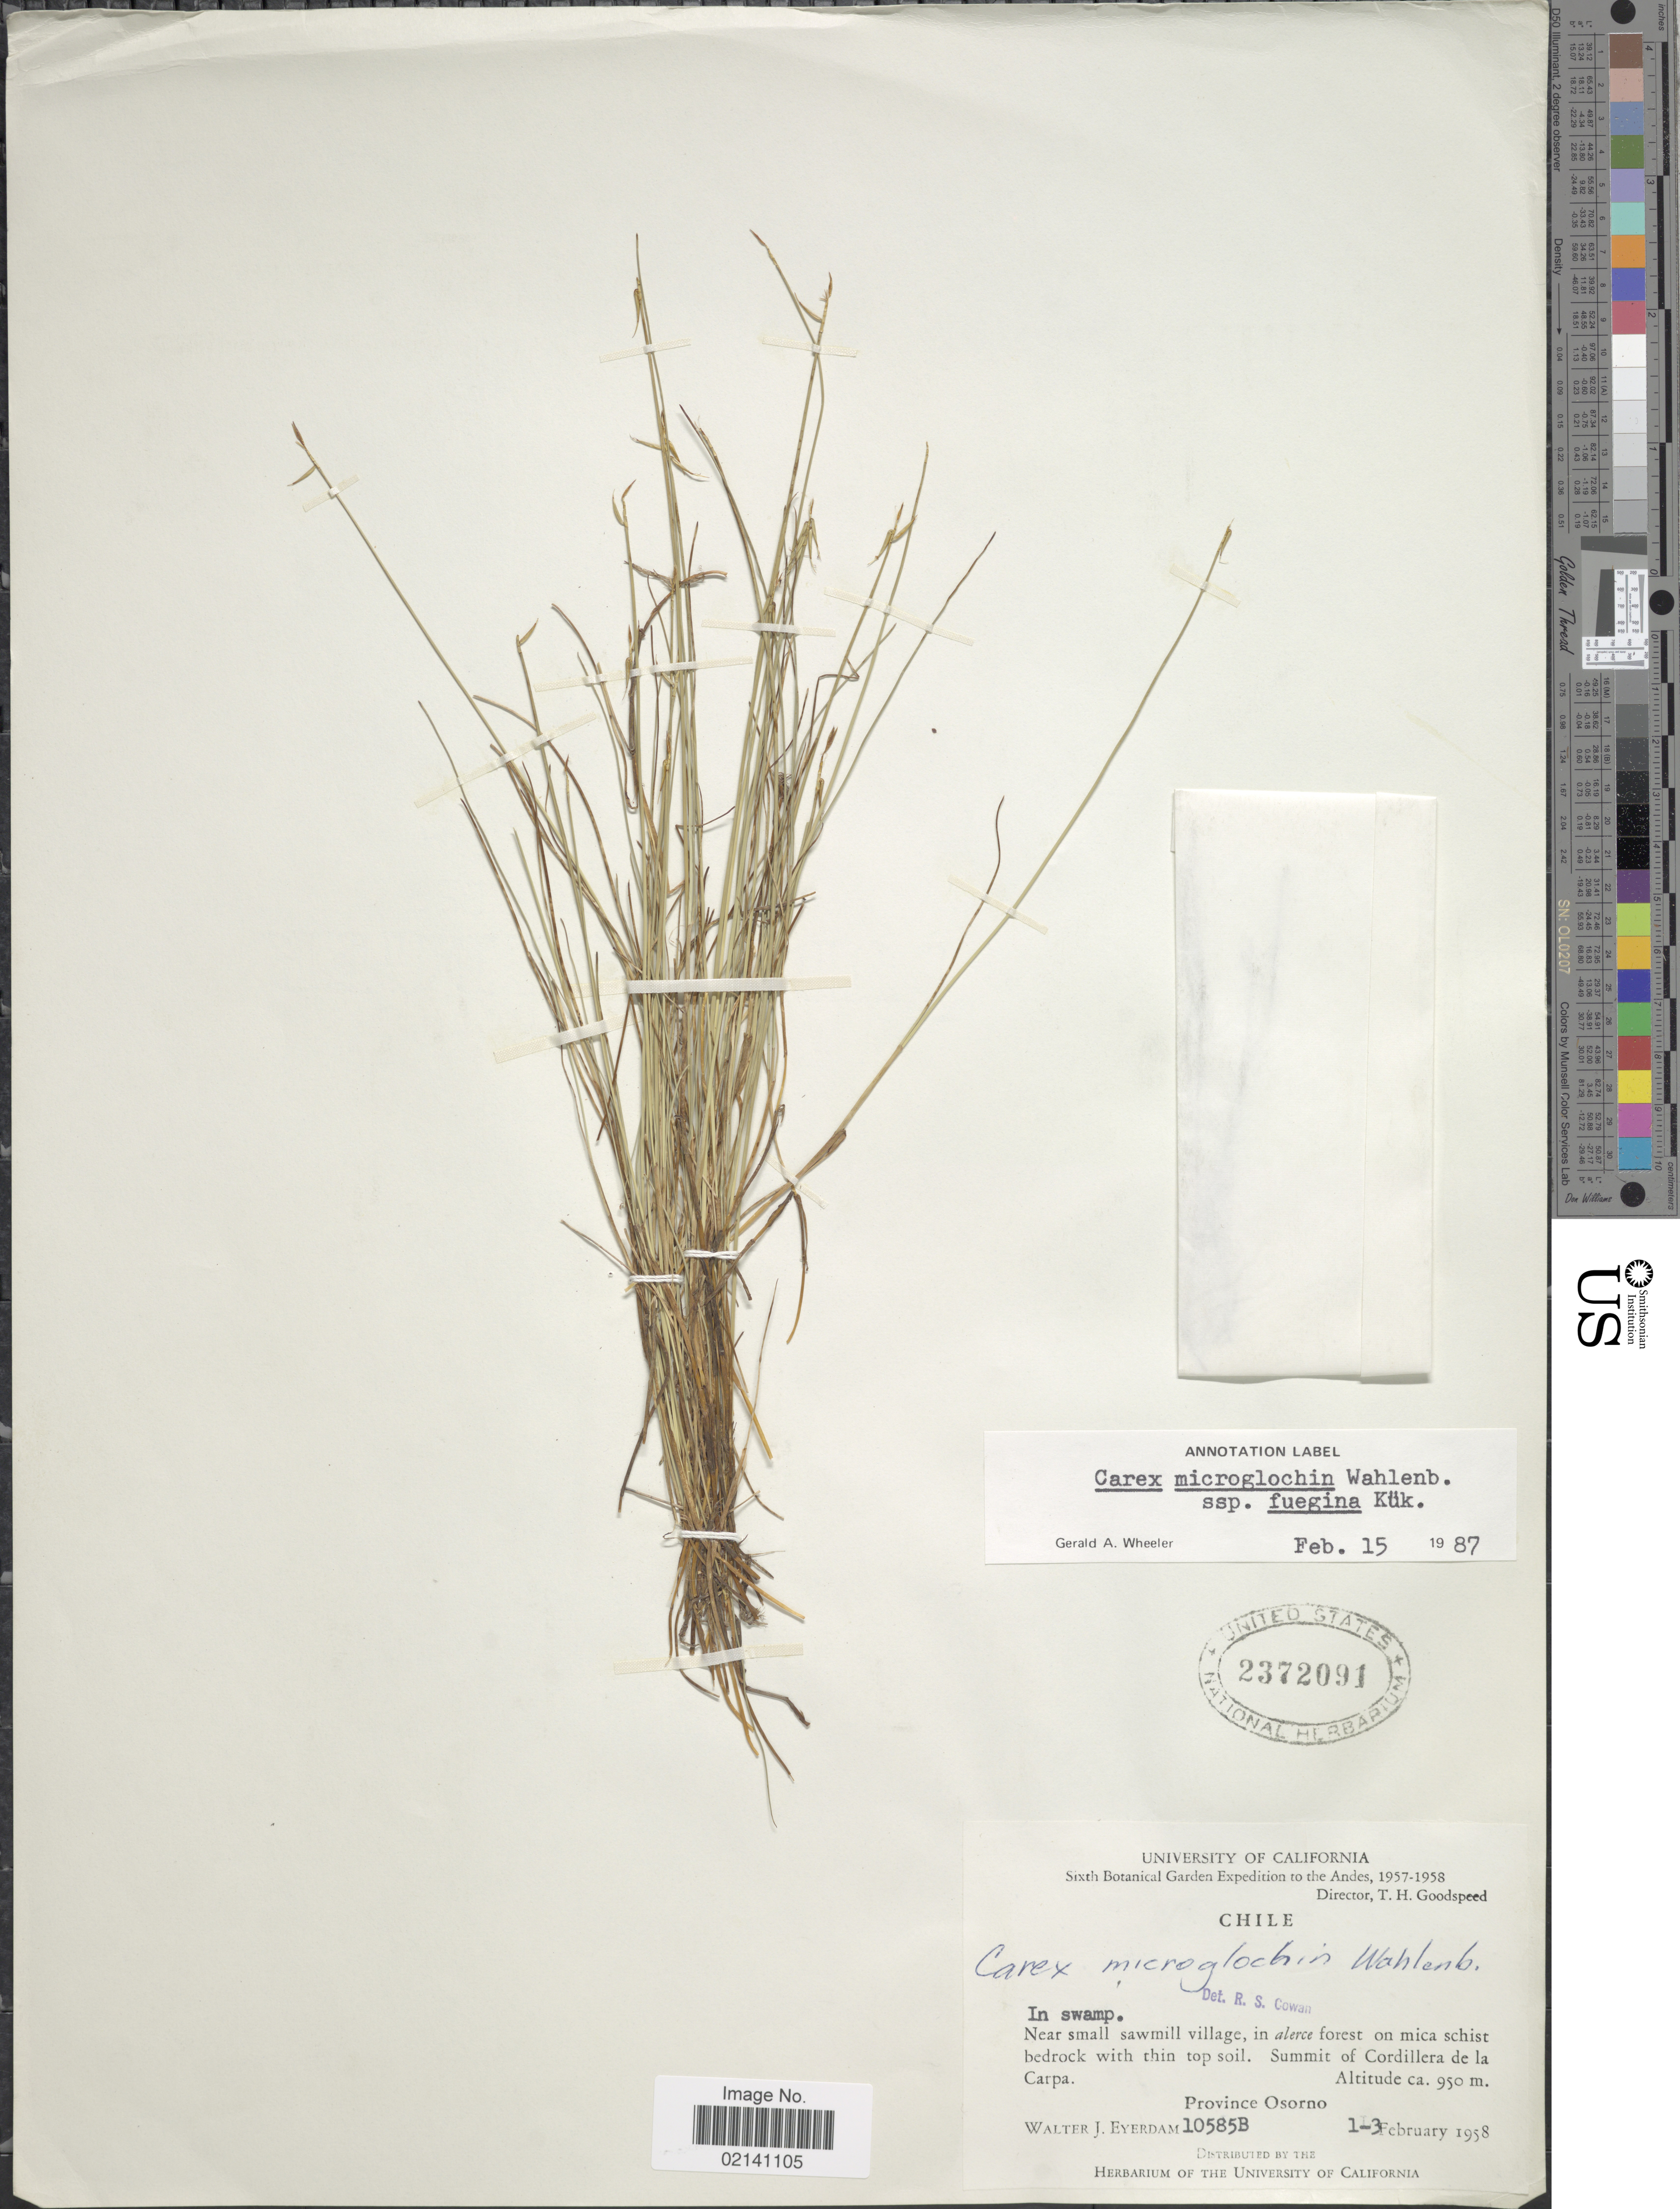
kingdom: Plantae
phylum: Tracheophyta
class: Liliopsida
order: Poales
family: Cyperaceae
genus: Carex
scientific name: Carex camptoglochin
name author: V.I. Krecz.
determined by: Jimnéz-Mejias, Pedro, (UPOS), Universidad Pablo de Olavide (SPAIN)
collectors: W. J. Eyerdam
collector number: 10585B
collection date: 1958-02-01/1958-02-03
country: Chile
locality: Summit of Cordillera de la Carpa, Province Osorno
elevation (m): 950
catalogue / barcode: US 2372091